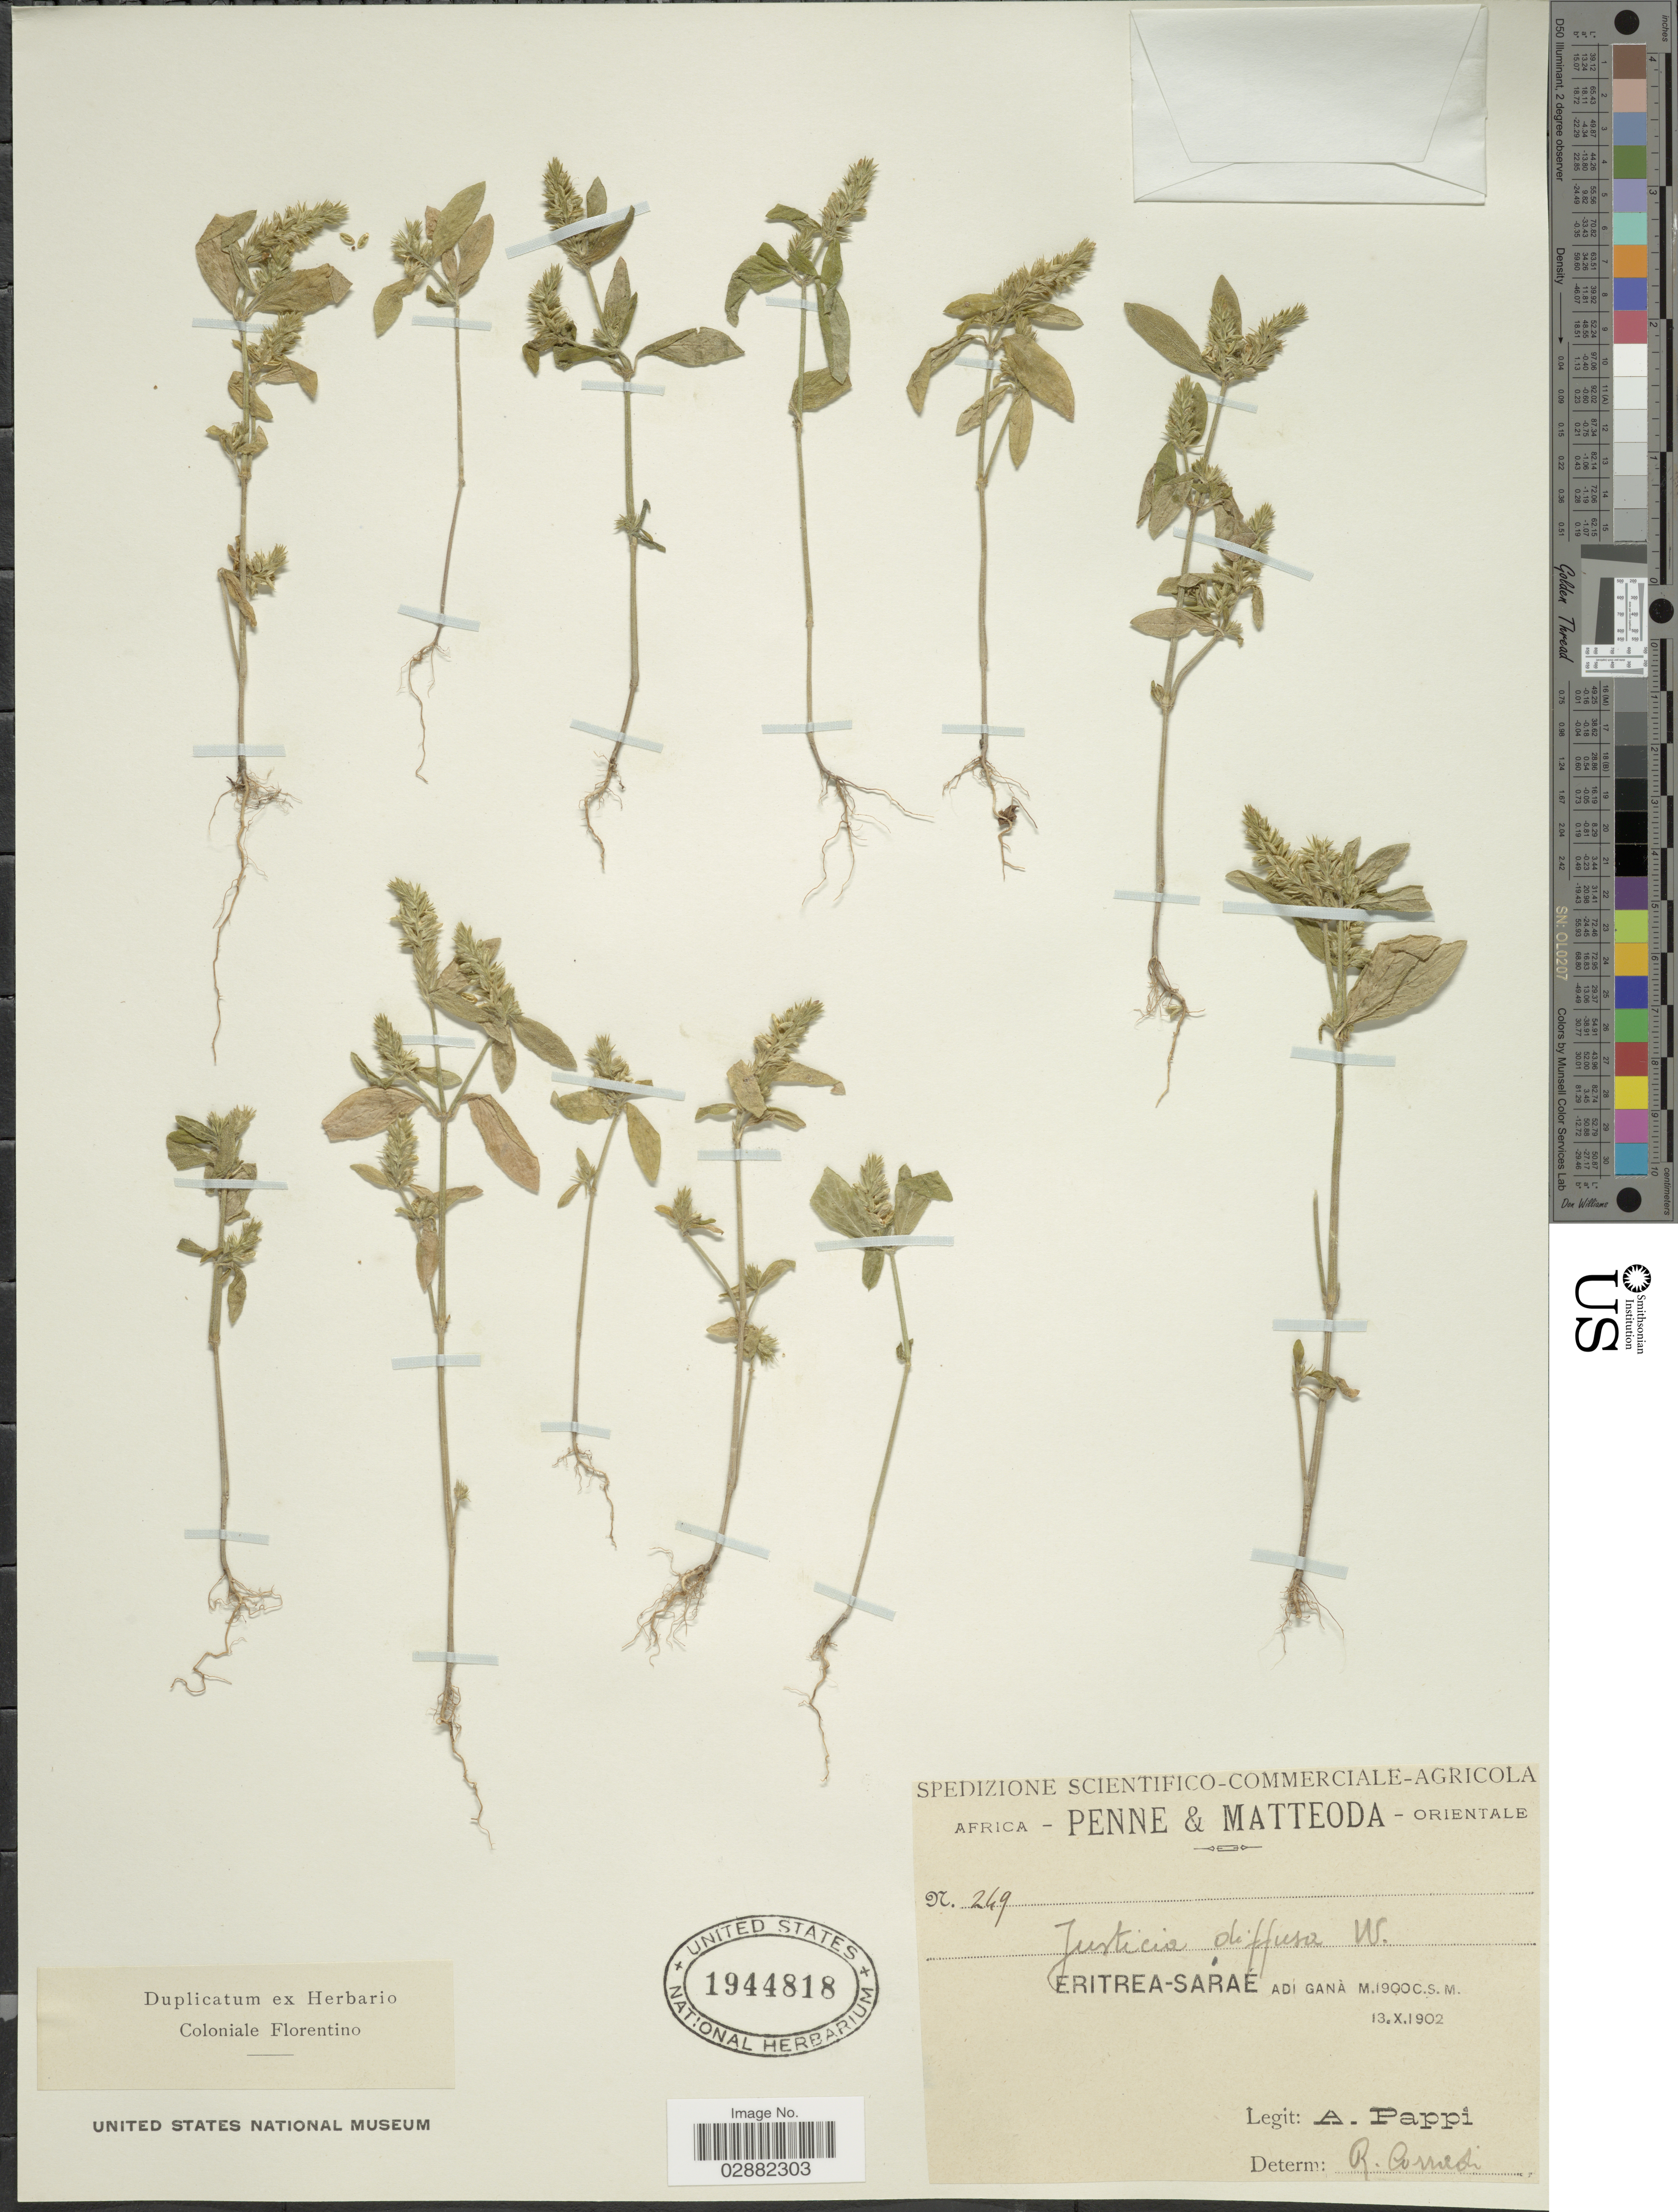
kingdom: Plantae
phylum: Tracheophyta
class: Magnoliopsida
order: Lamiales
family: Acanthaceae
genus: Justicia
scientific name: Justicia diffusa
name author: Willd.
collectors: A. Pappi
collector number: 249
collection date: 1902-10-13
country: Eritrea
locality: Africa - Penne & Matteoda - Orientale. Eritrea-Sarae. Adi Ganà.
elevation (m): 1900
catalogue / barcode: US 1944818